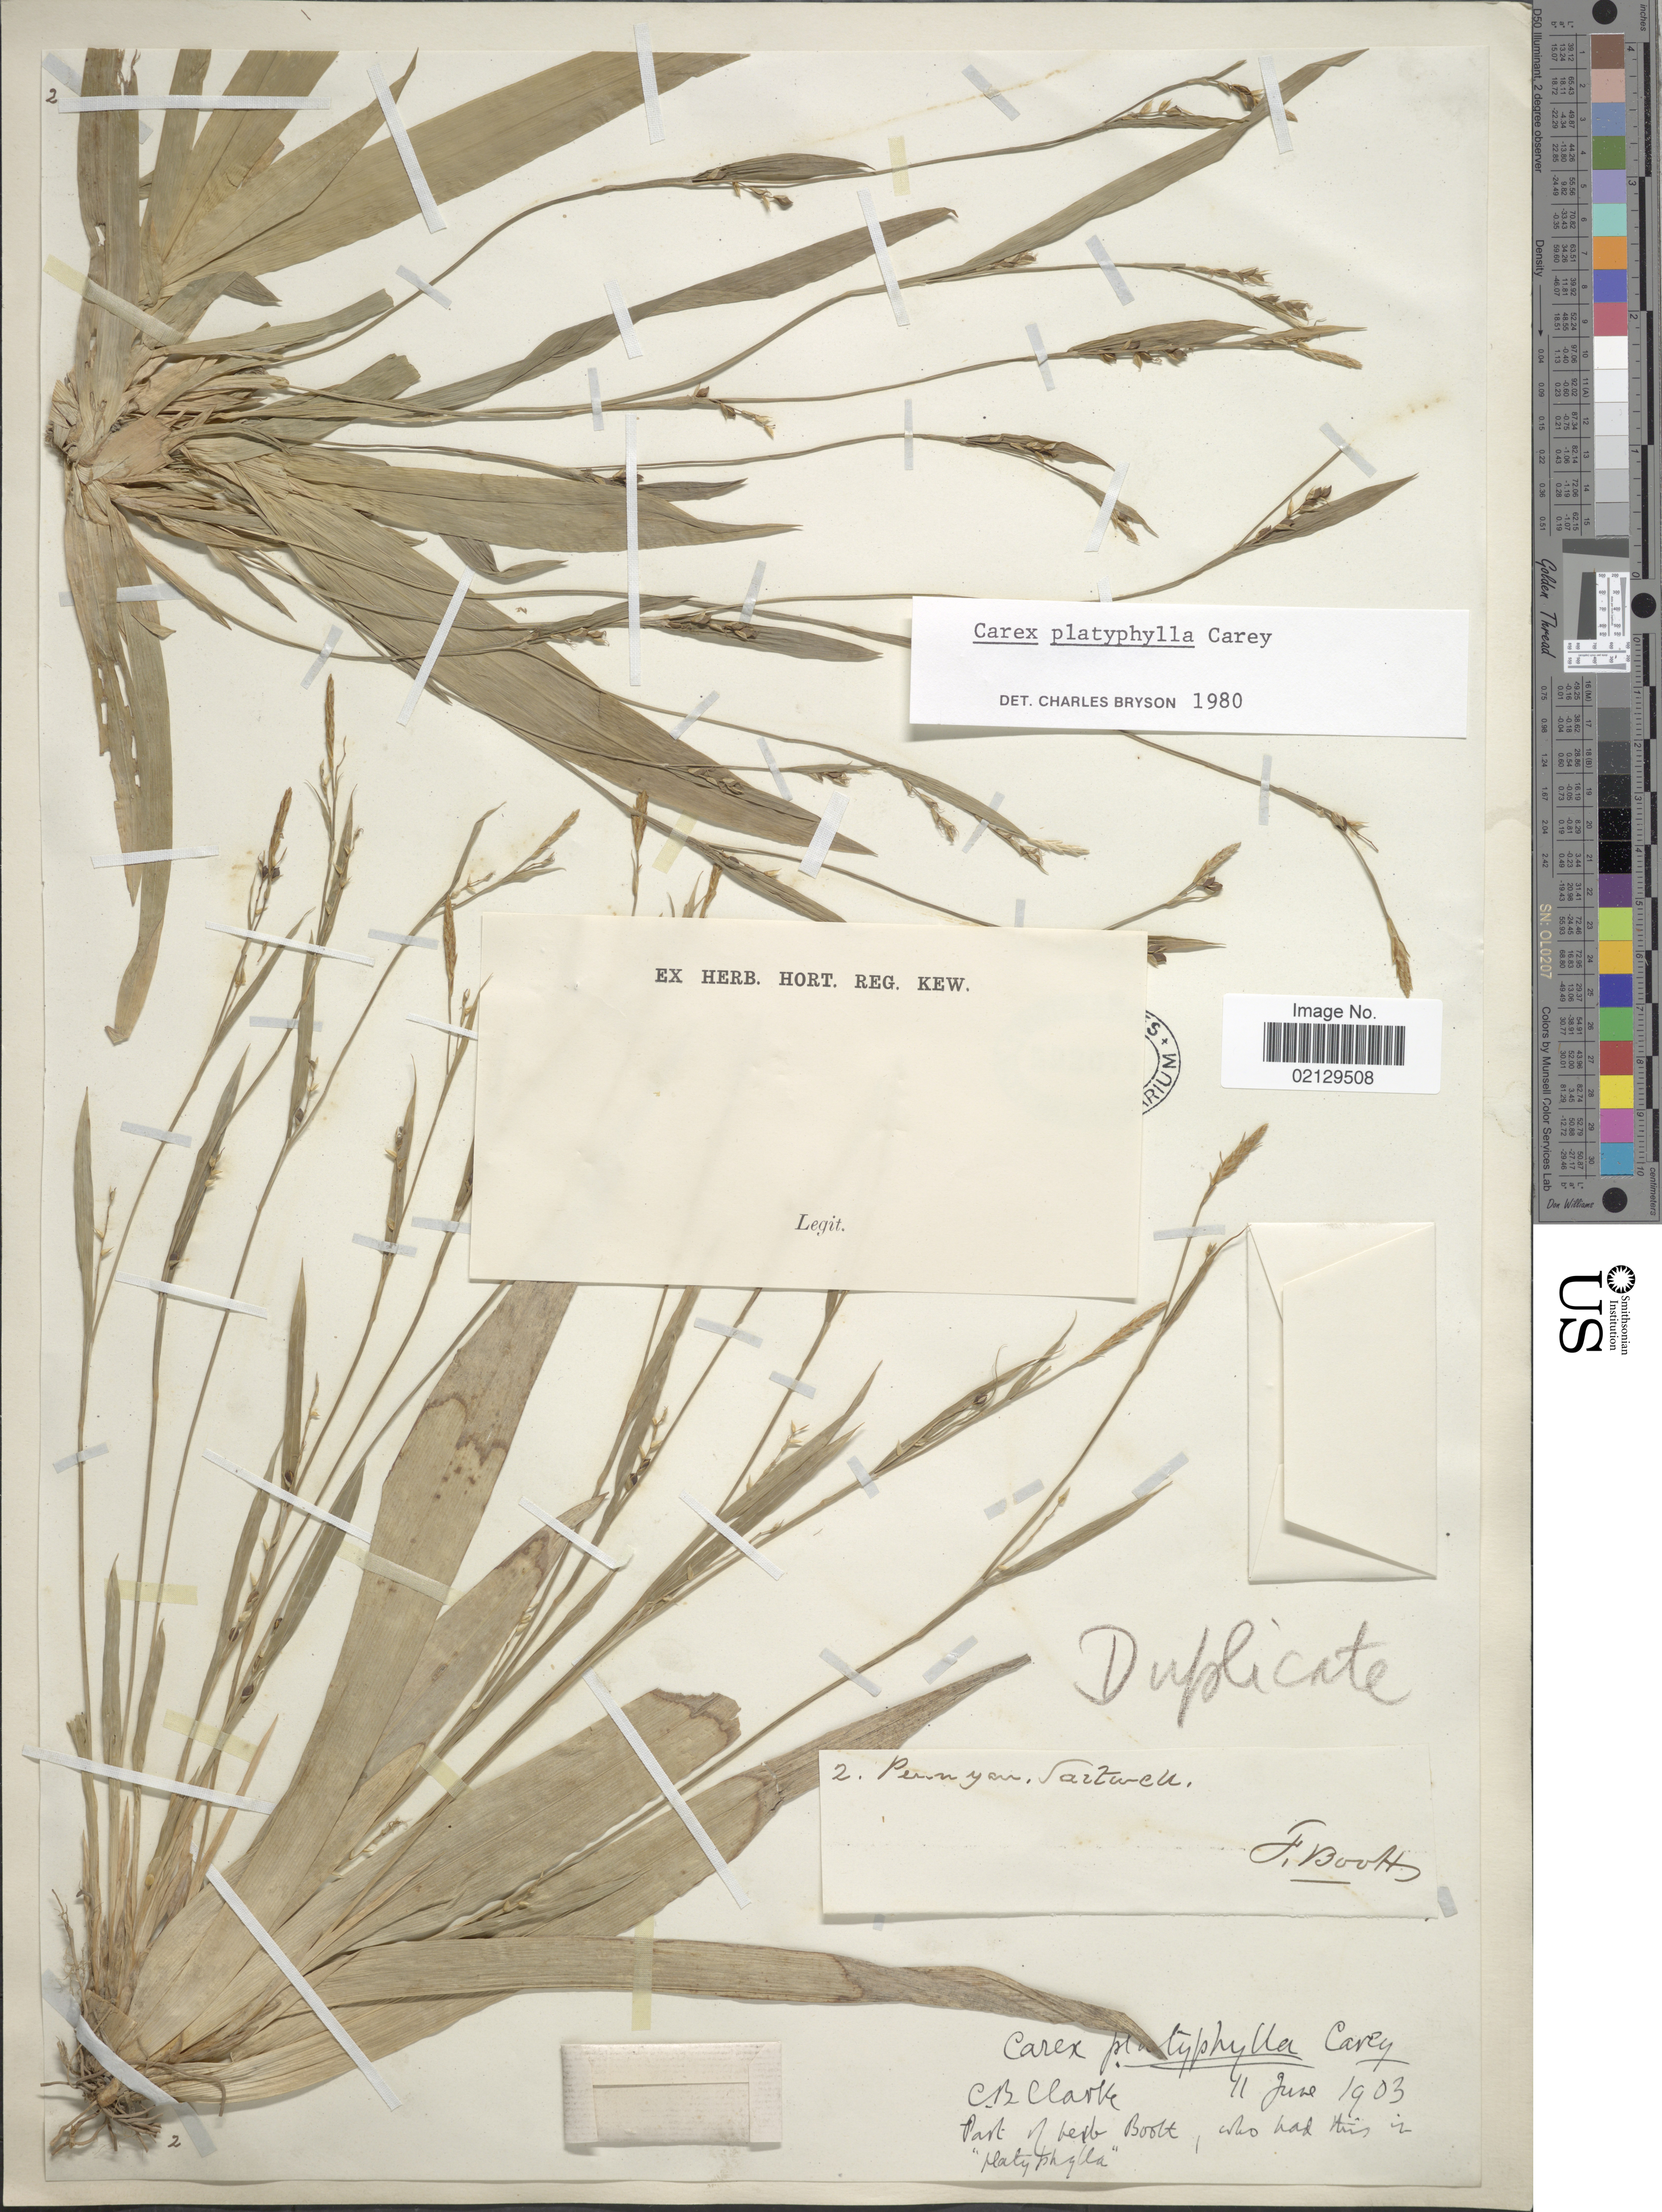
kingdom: Plantae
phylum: Tracheophyta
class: Liliopsida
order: Poales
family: Cyperaceae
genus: Carex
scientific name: Carex platyphylla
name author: J. Carey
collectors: F. Boott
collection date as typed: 11 Jun 1903 is date of determination by C.B. Clarke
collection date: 1903-06-11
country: United States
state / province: New York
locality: Penn Yan, Sartwell [Sartwell = collector?]